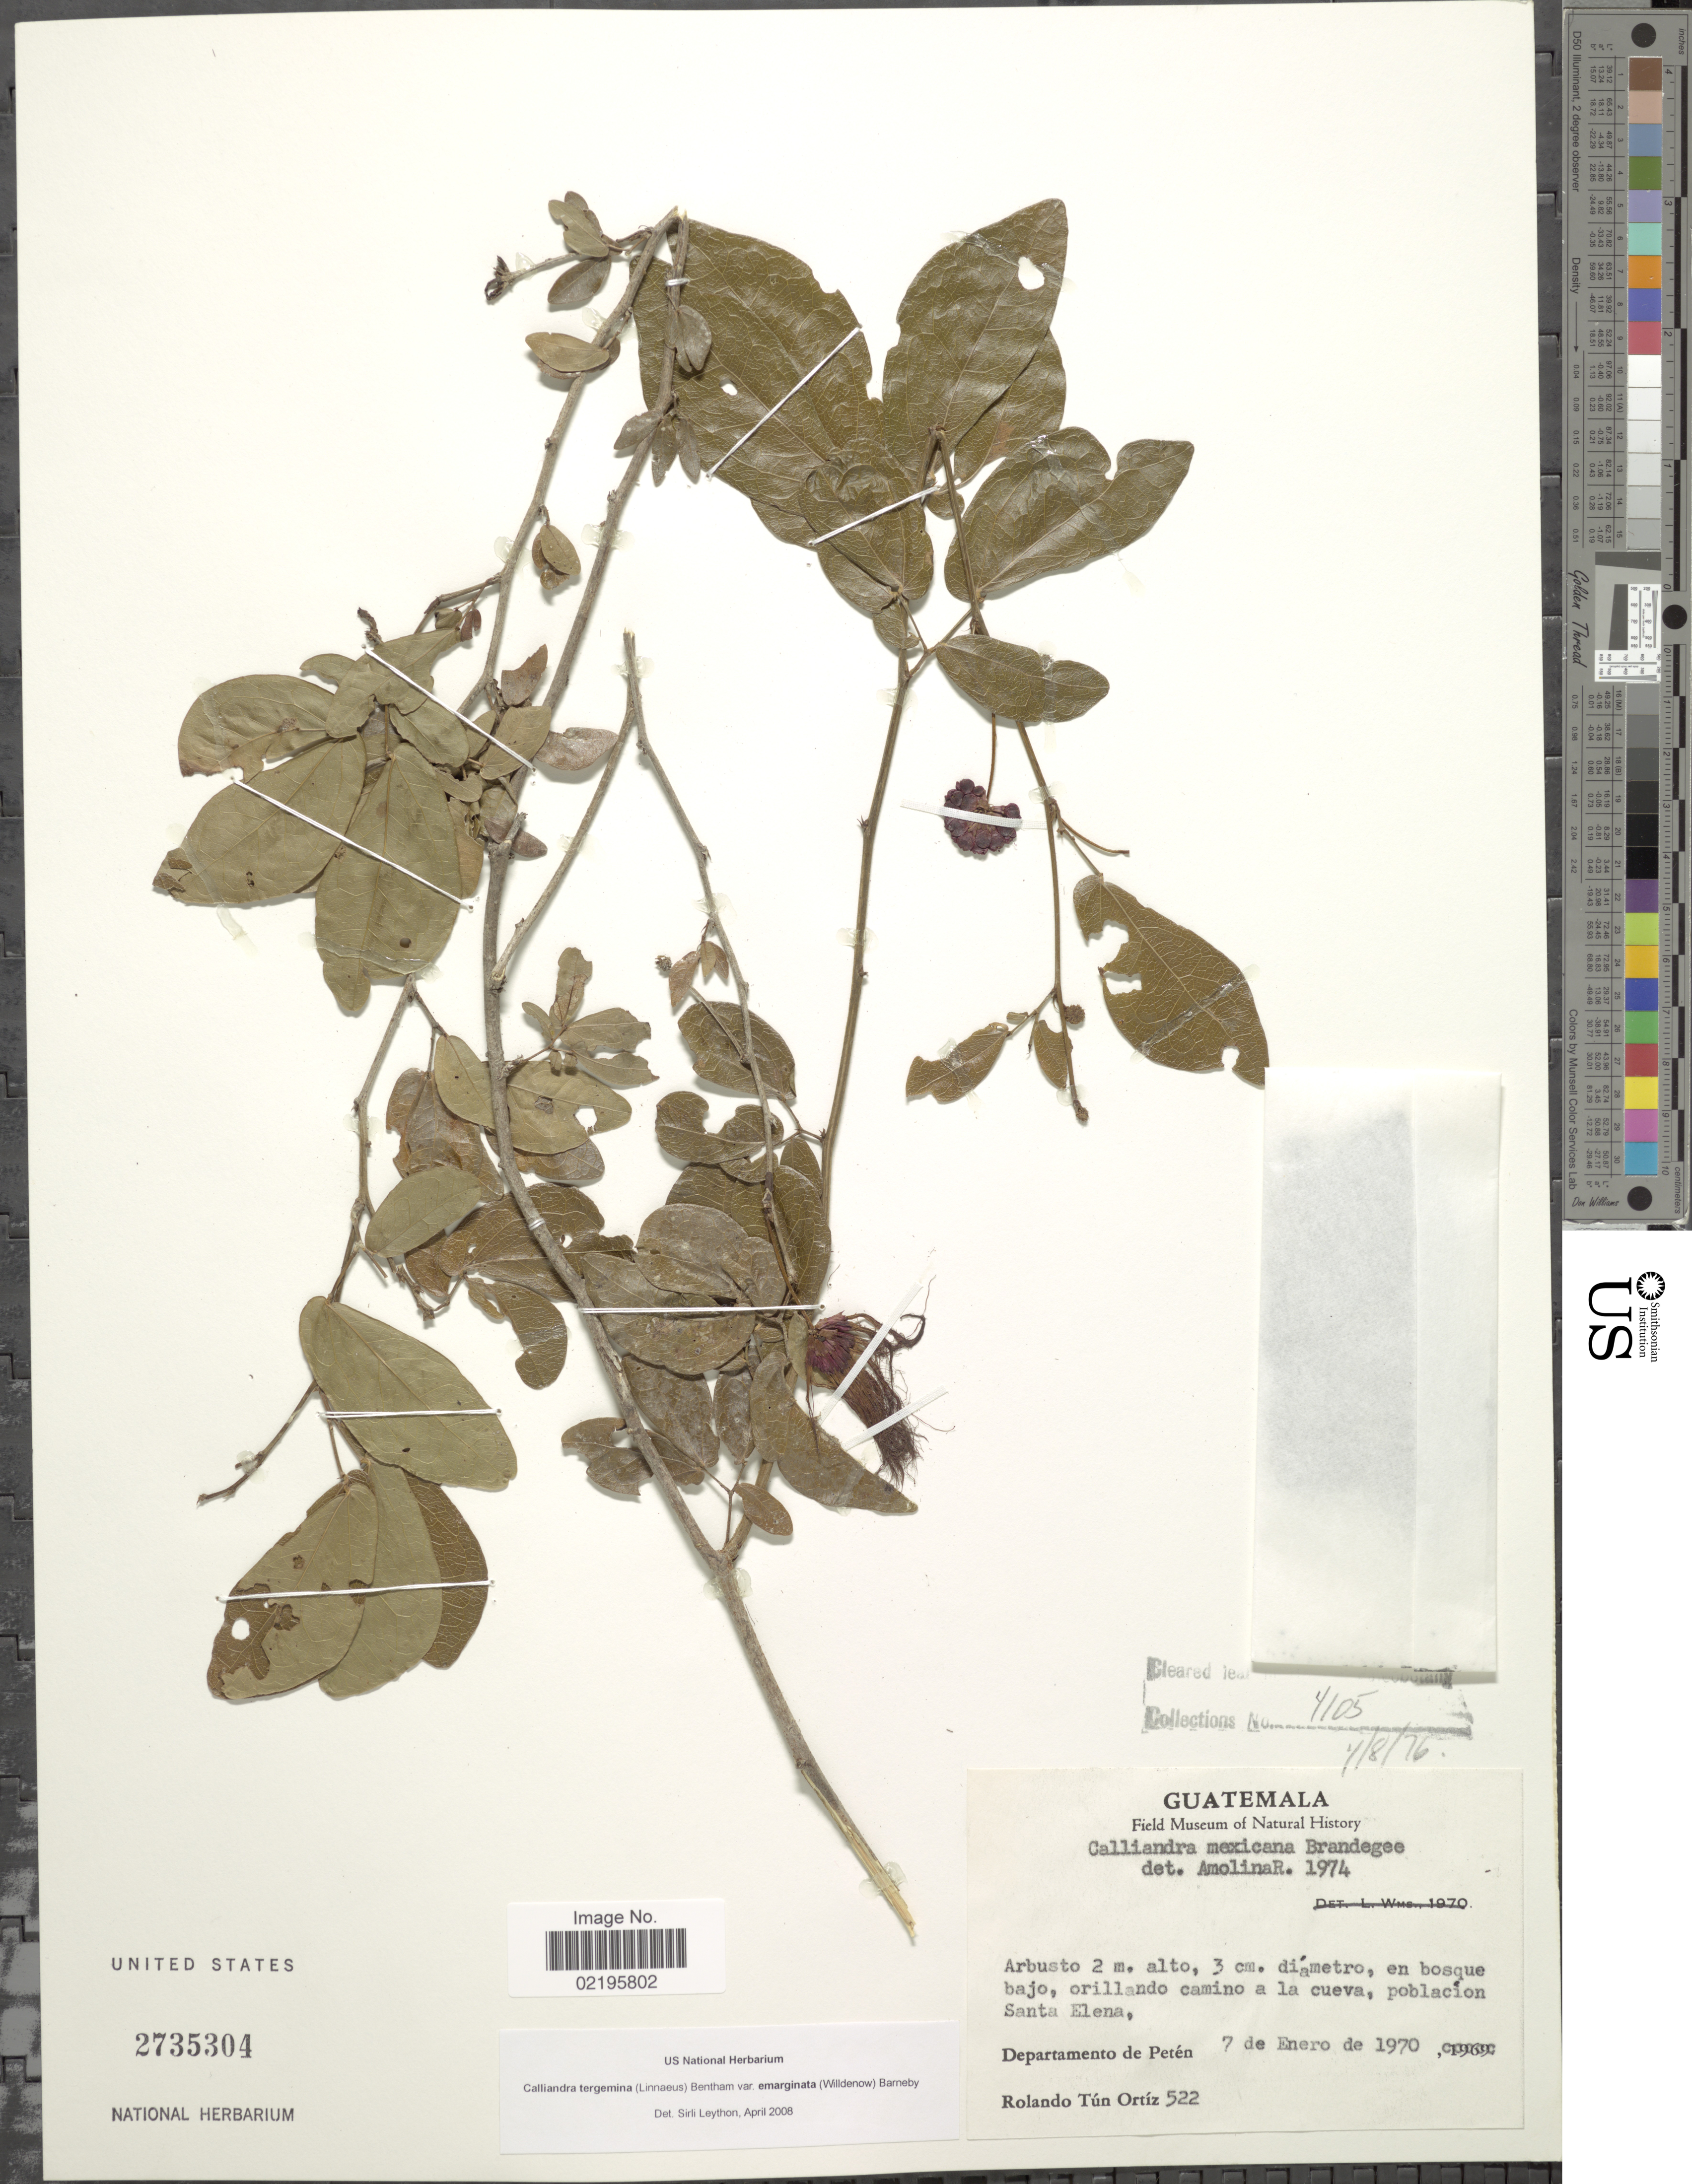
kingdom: Plantae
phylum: Tracheophyta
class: Magnoliopsida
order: Fabales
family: Fabaceae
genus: Calliandra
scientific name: Calliandra tergemina var. emarginata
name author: (Willd.) Barneby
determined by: Leython, S.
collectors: R. Tún Ortíz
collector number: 522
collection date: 1970-01-07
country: Guatemala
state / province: El Petén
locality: Orillando camino a la cuvea, poblacion Santa Elena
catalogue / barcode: US 2735304